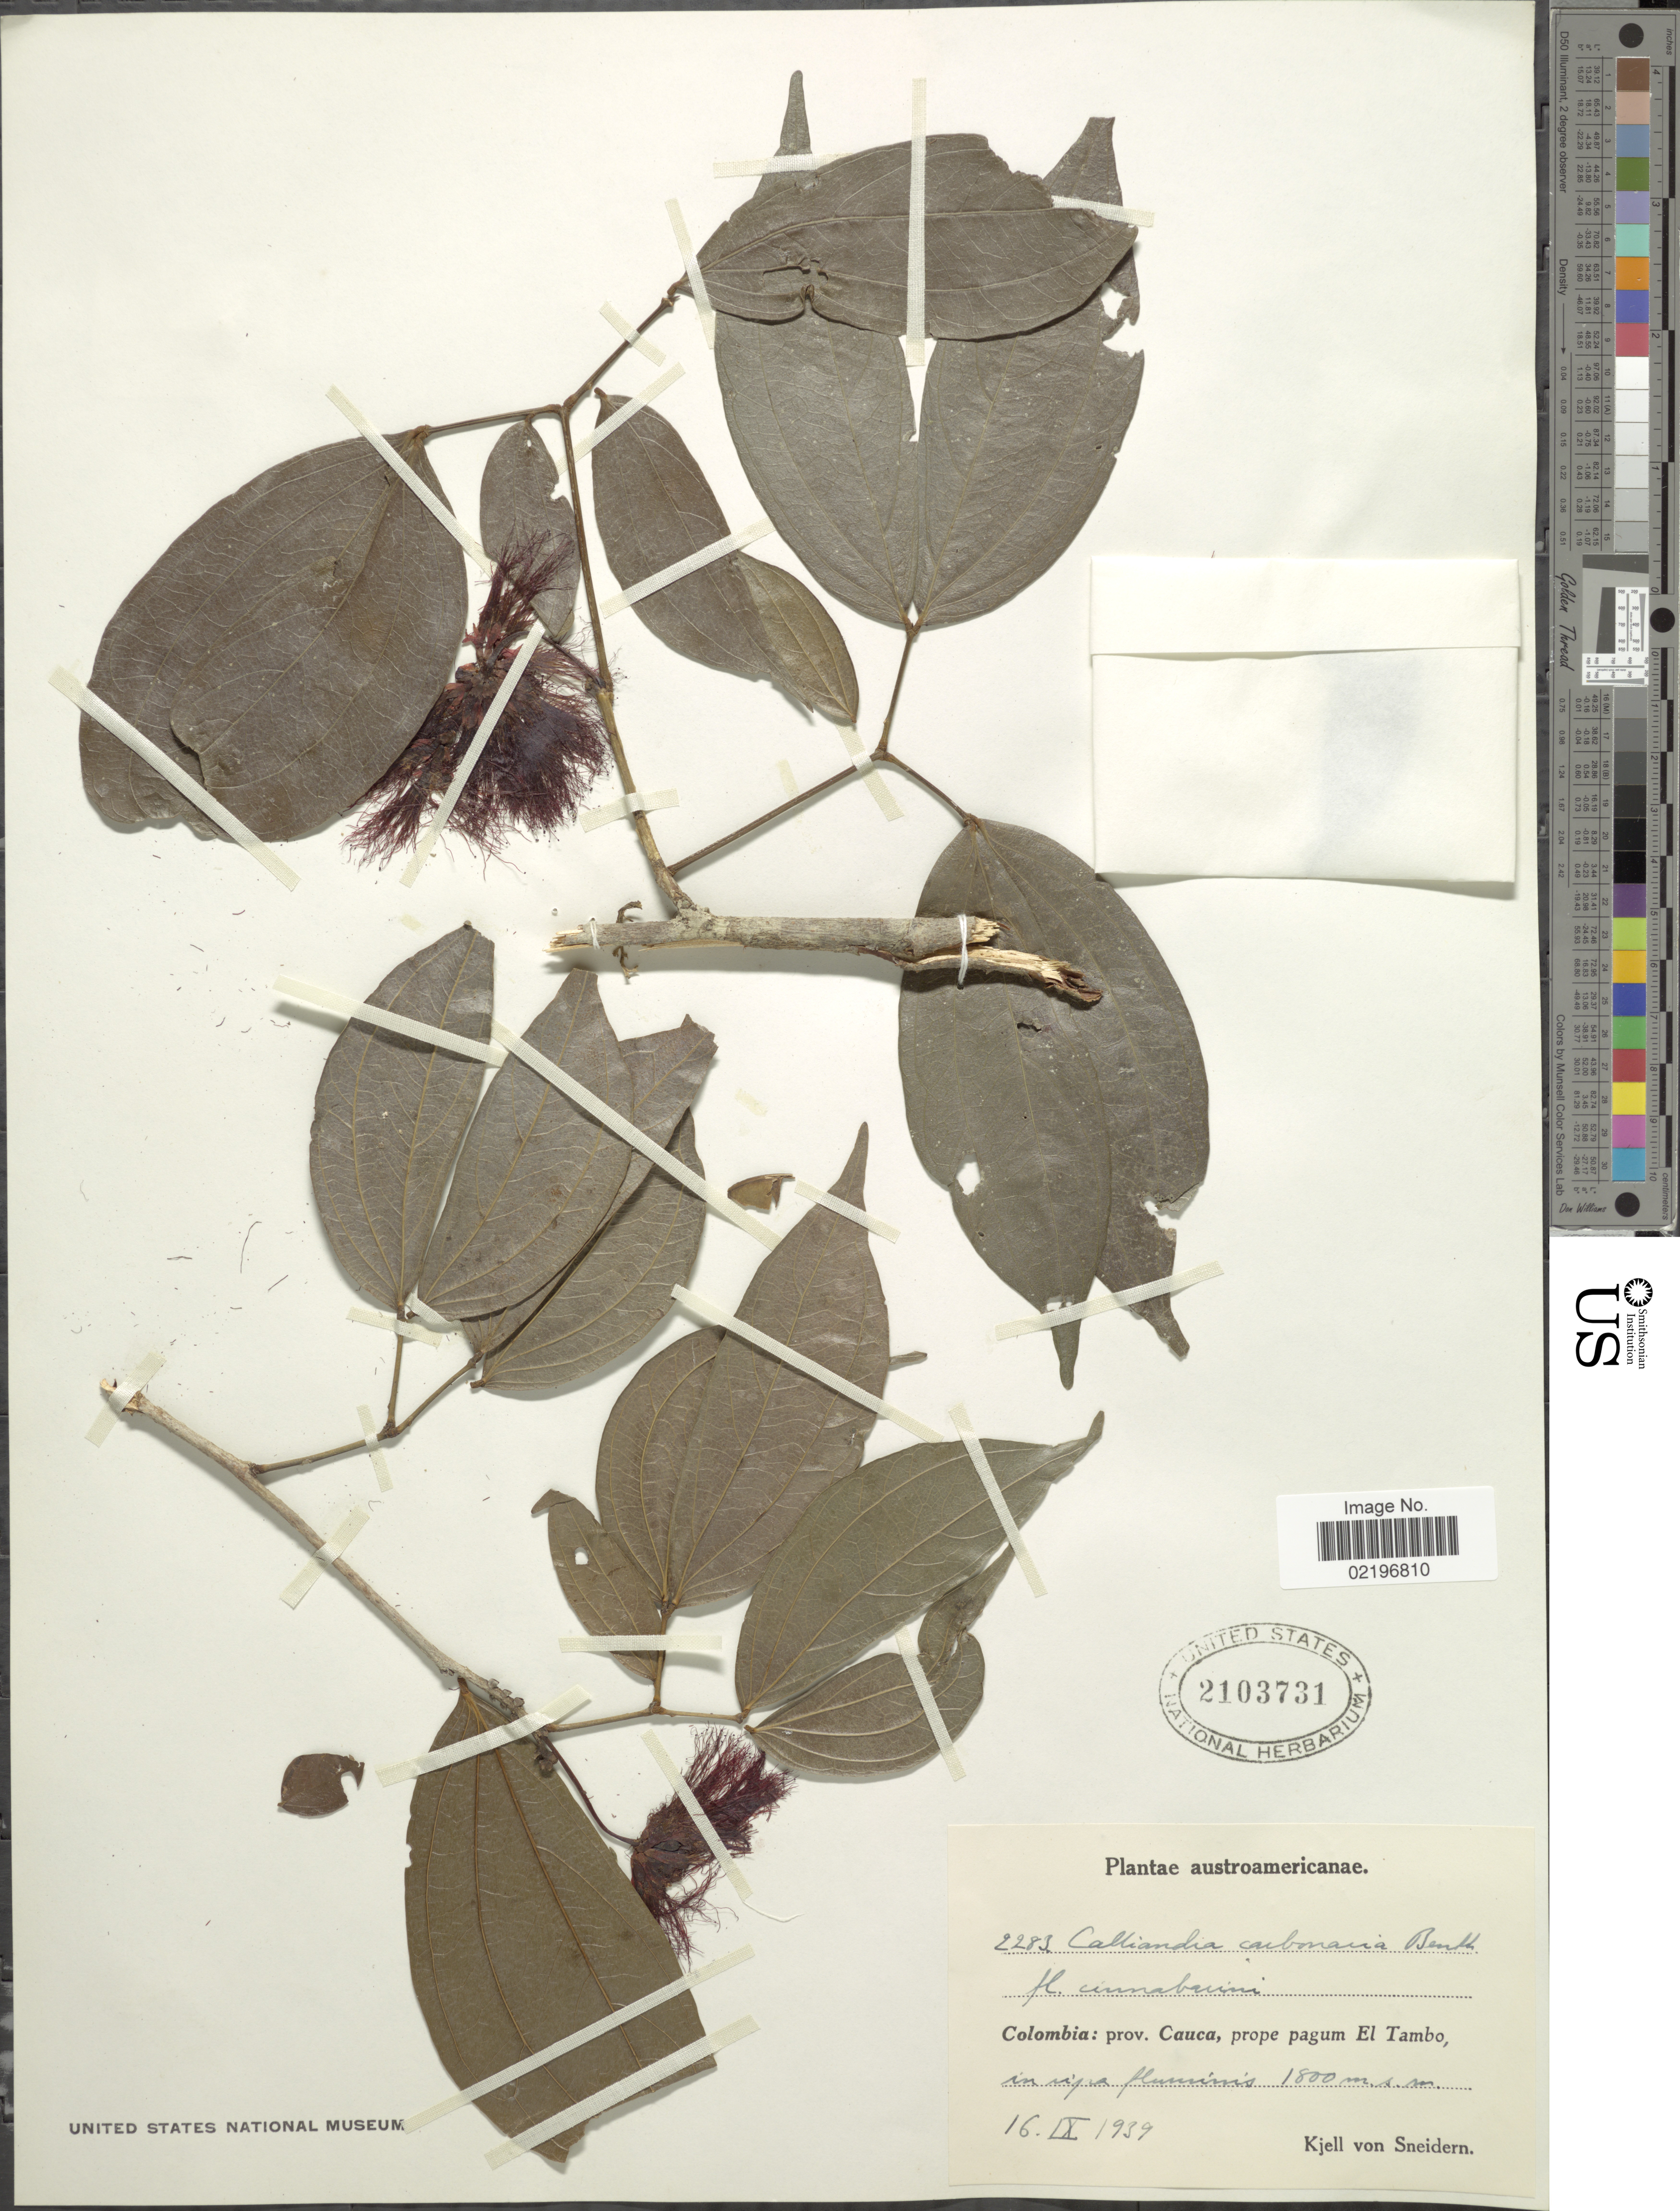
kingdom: Plantae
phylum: Tracheophyta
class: Magnoliopsida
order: Fabales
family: Fabaceae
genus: Calliandra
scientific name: Calliandra trinervia var. carbonaria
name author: (Benth.) Barneby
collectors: K. von Sneidern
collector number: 2283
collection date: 1939-09-16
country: Colombia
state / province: Cauca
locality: Prope pagum El Tambo, in ripa fluminis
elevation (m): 1800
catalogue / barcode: US 2103731